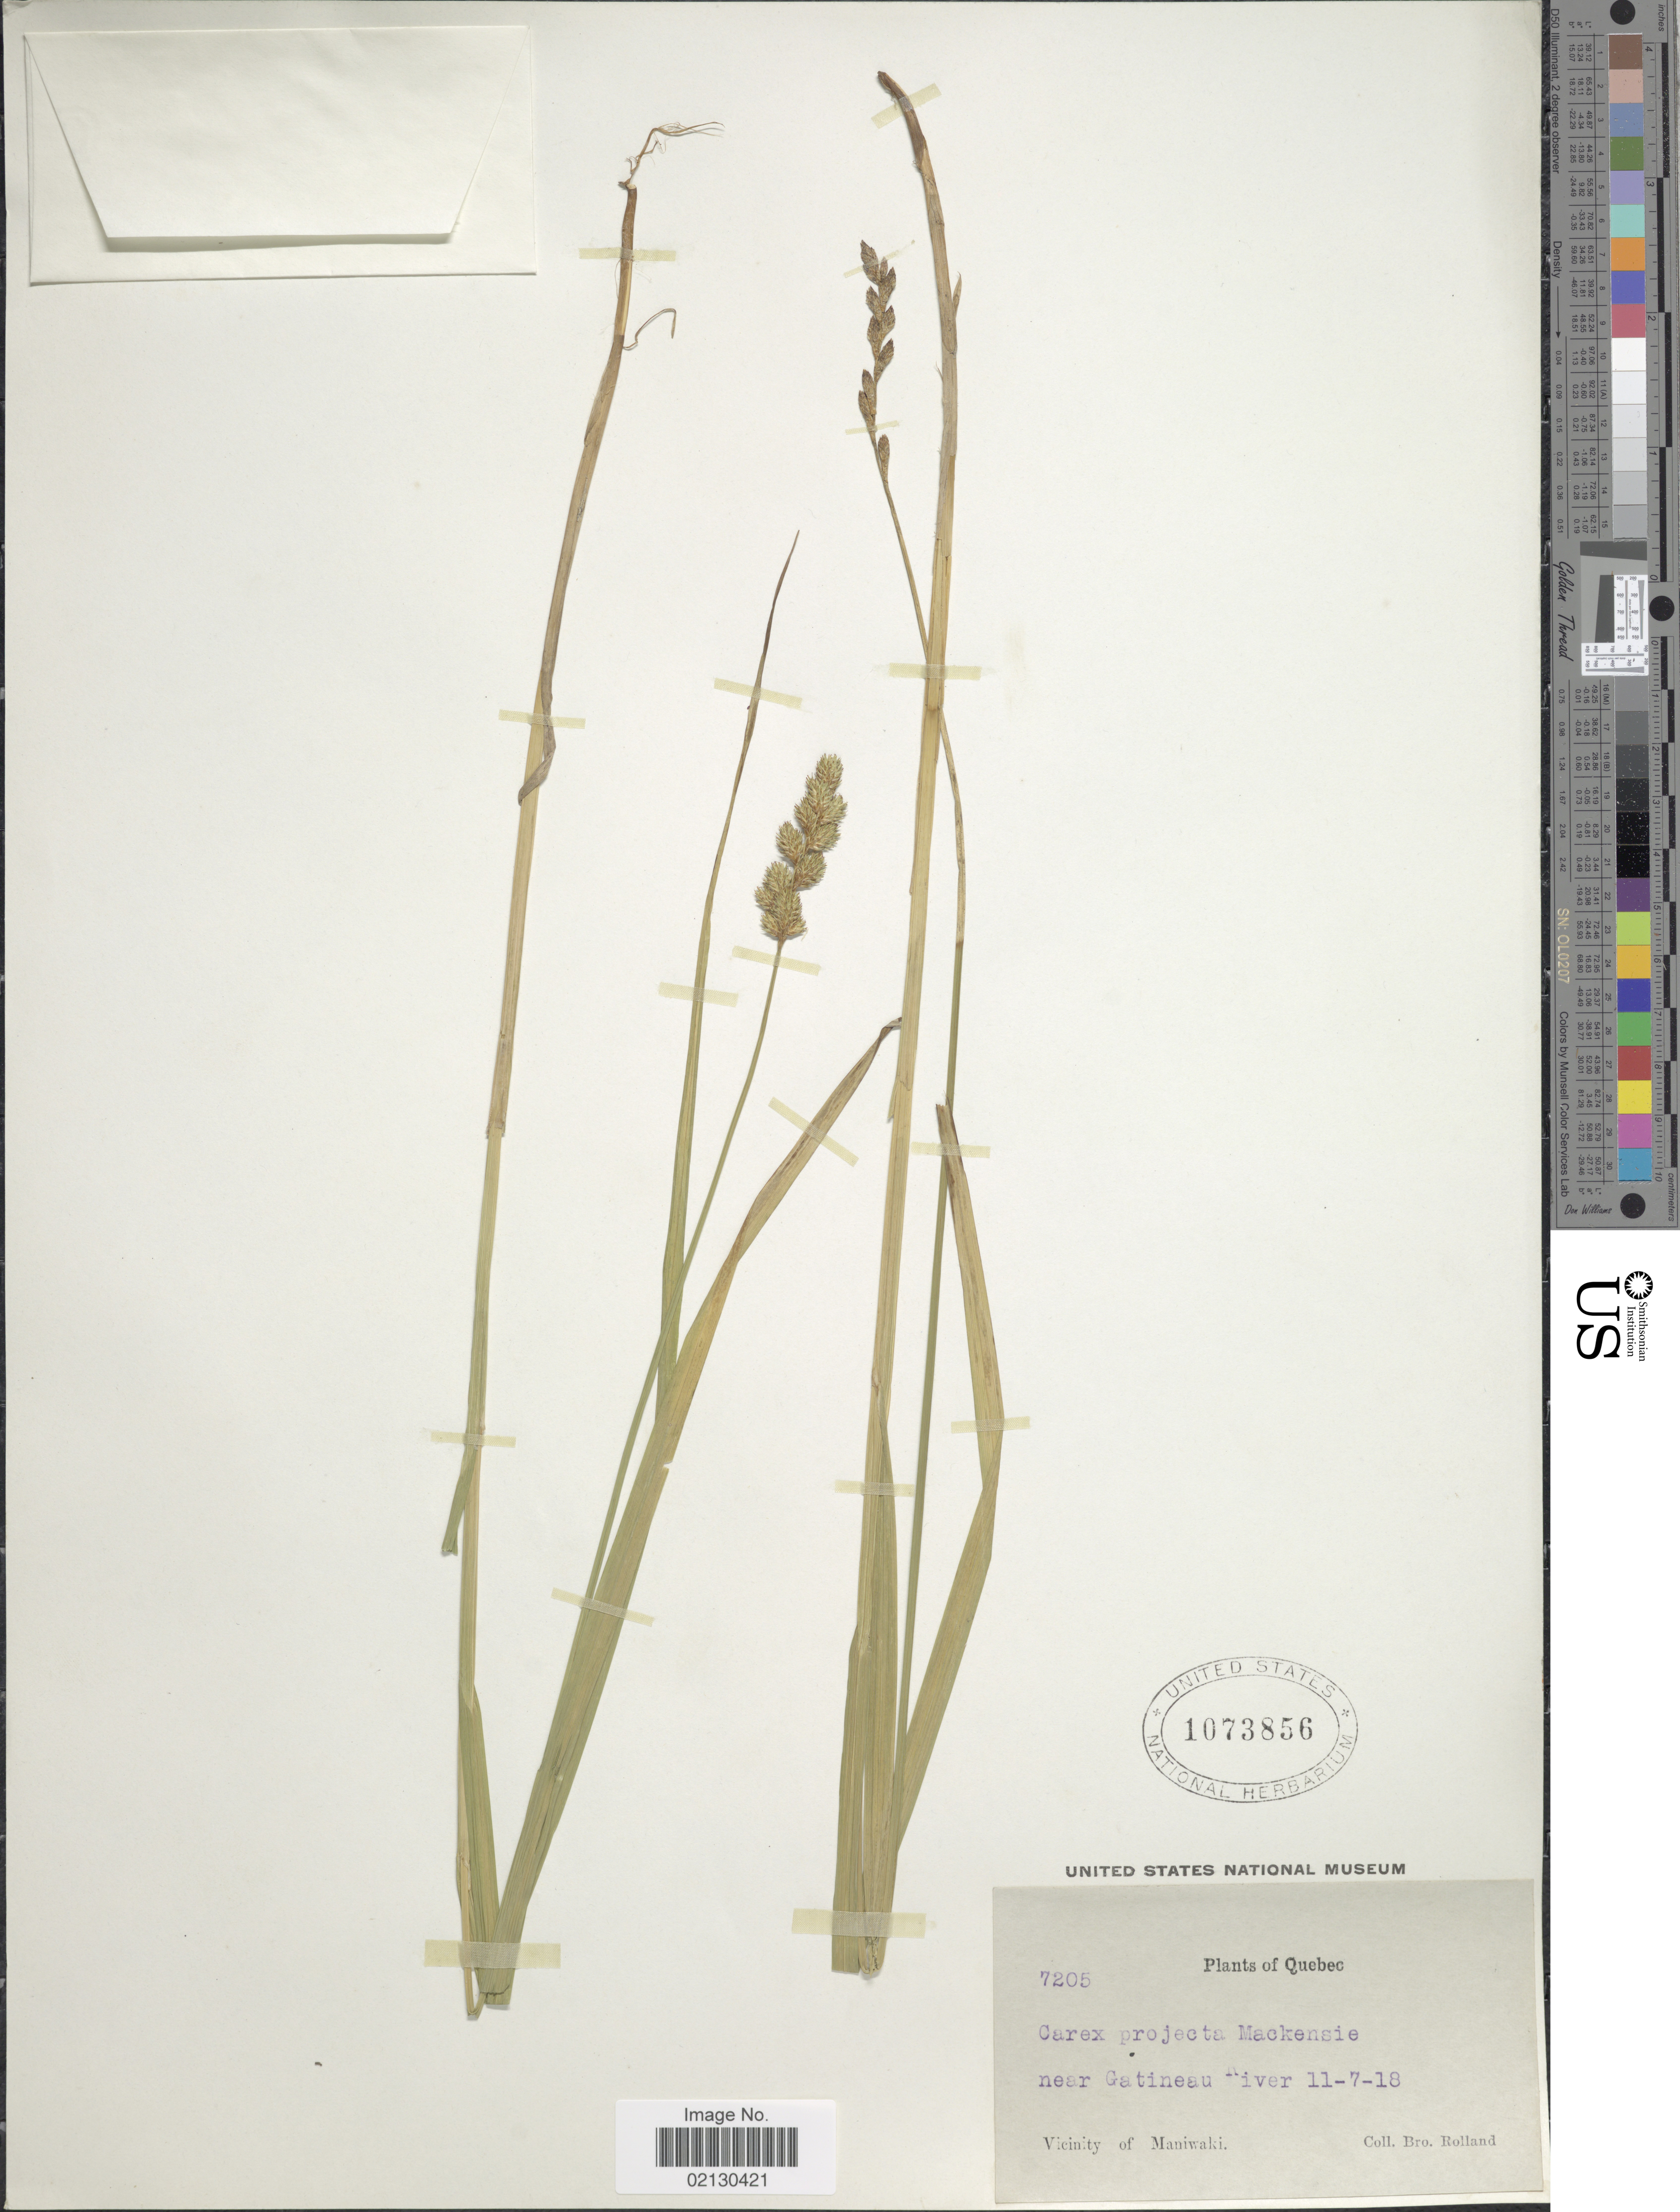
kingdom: Plantae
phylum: Tracheophyta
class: Liliopsida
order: Poales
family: Cyperaceae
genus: Carex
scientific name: Carex projecta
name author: Mack.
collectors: B. Rolland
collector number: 7205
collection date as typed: Transcribed d/m/y: 11/7/18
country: Canada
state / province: Quebec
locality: Near Gatineau River. Vicinity of Maniwaki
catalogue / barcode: US 1073856